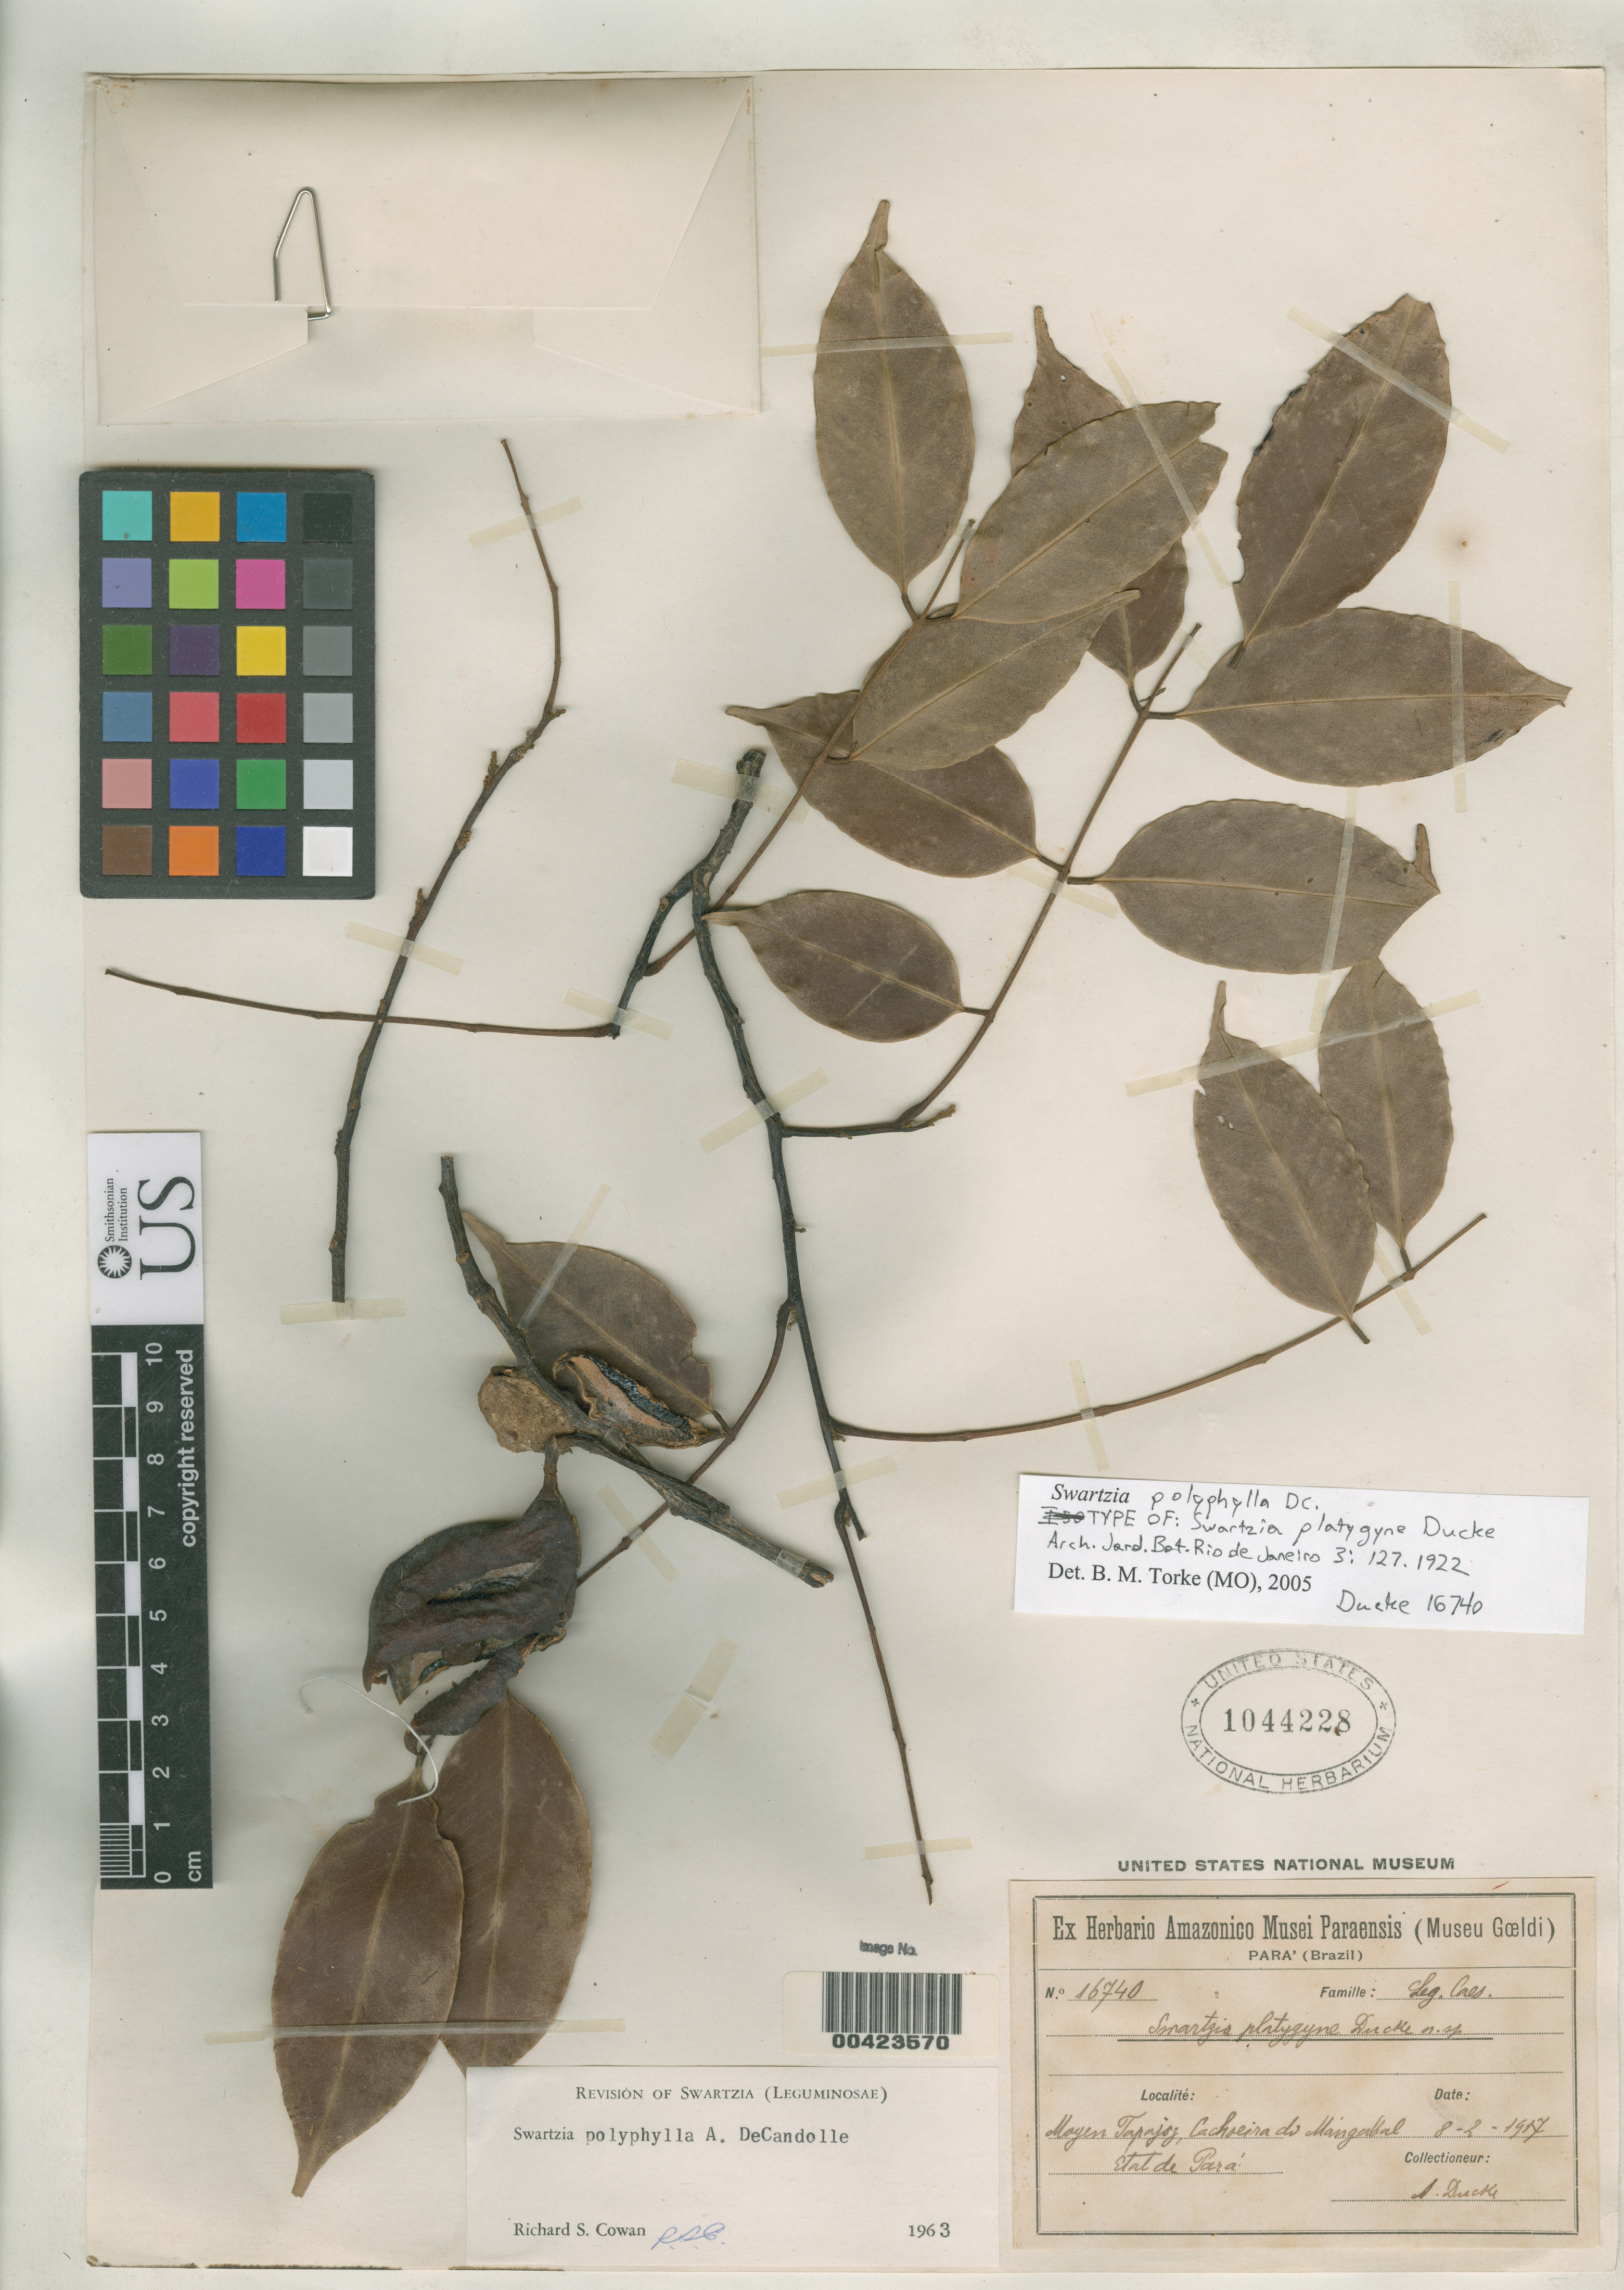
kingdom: Plantae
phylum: Tracheophyta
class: Magnoliopsida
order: Fabales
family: Fabaceae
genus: Swartzia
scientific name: Swartzia platygyne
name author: Ducke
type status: Isolectotype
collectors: A. Ducke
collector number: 16740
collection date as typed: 08 Feb 1917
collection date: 1917-02-08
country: Brazil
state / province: Pará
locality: Moyen Tapajoz, Cachoeira do Mangabal.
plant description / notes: Published as "n. sp.", mentions but is not based on Swartzia acuminata var. platygyne Benth.; Isosyntype, cited as "type" (and effectively lectotypified) by Cowan (1968, although no lectotype herbarium specified, secondary lectotypification required).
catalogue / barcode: US 1044228